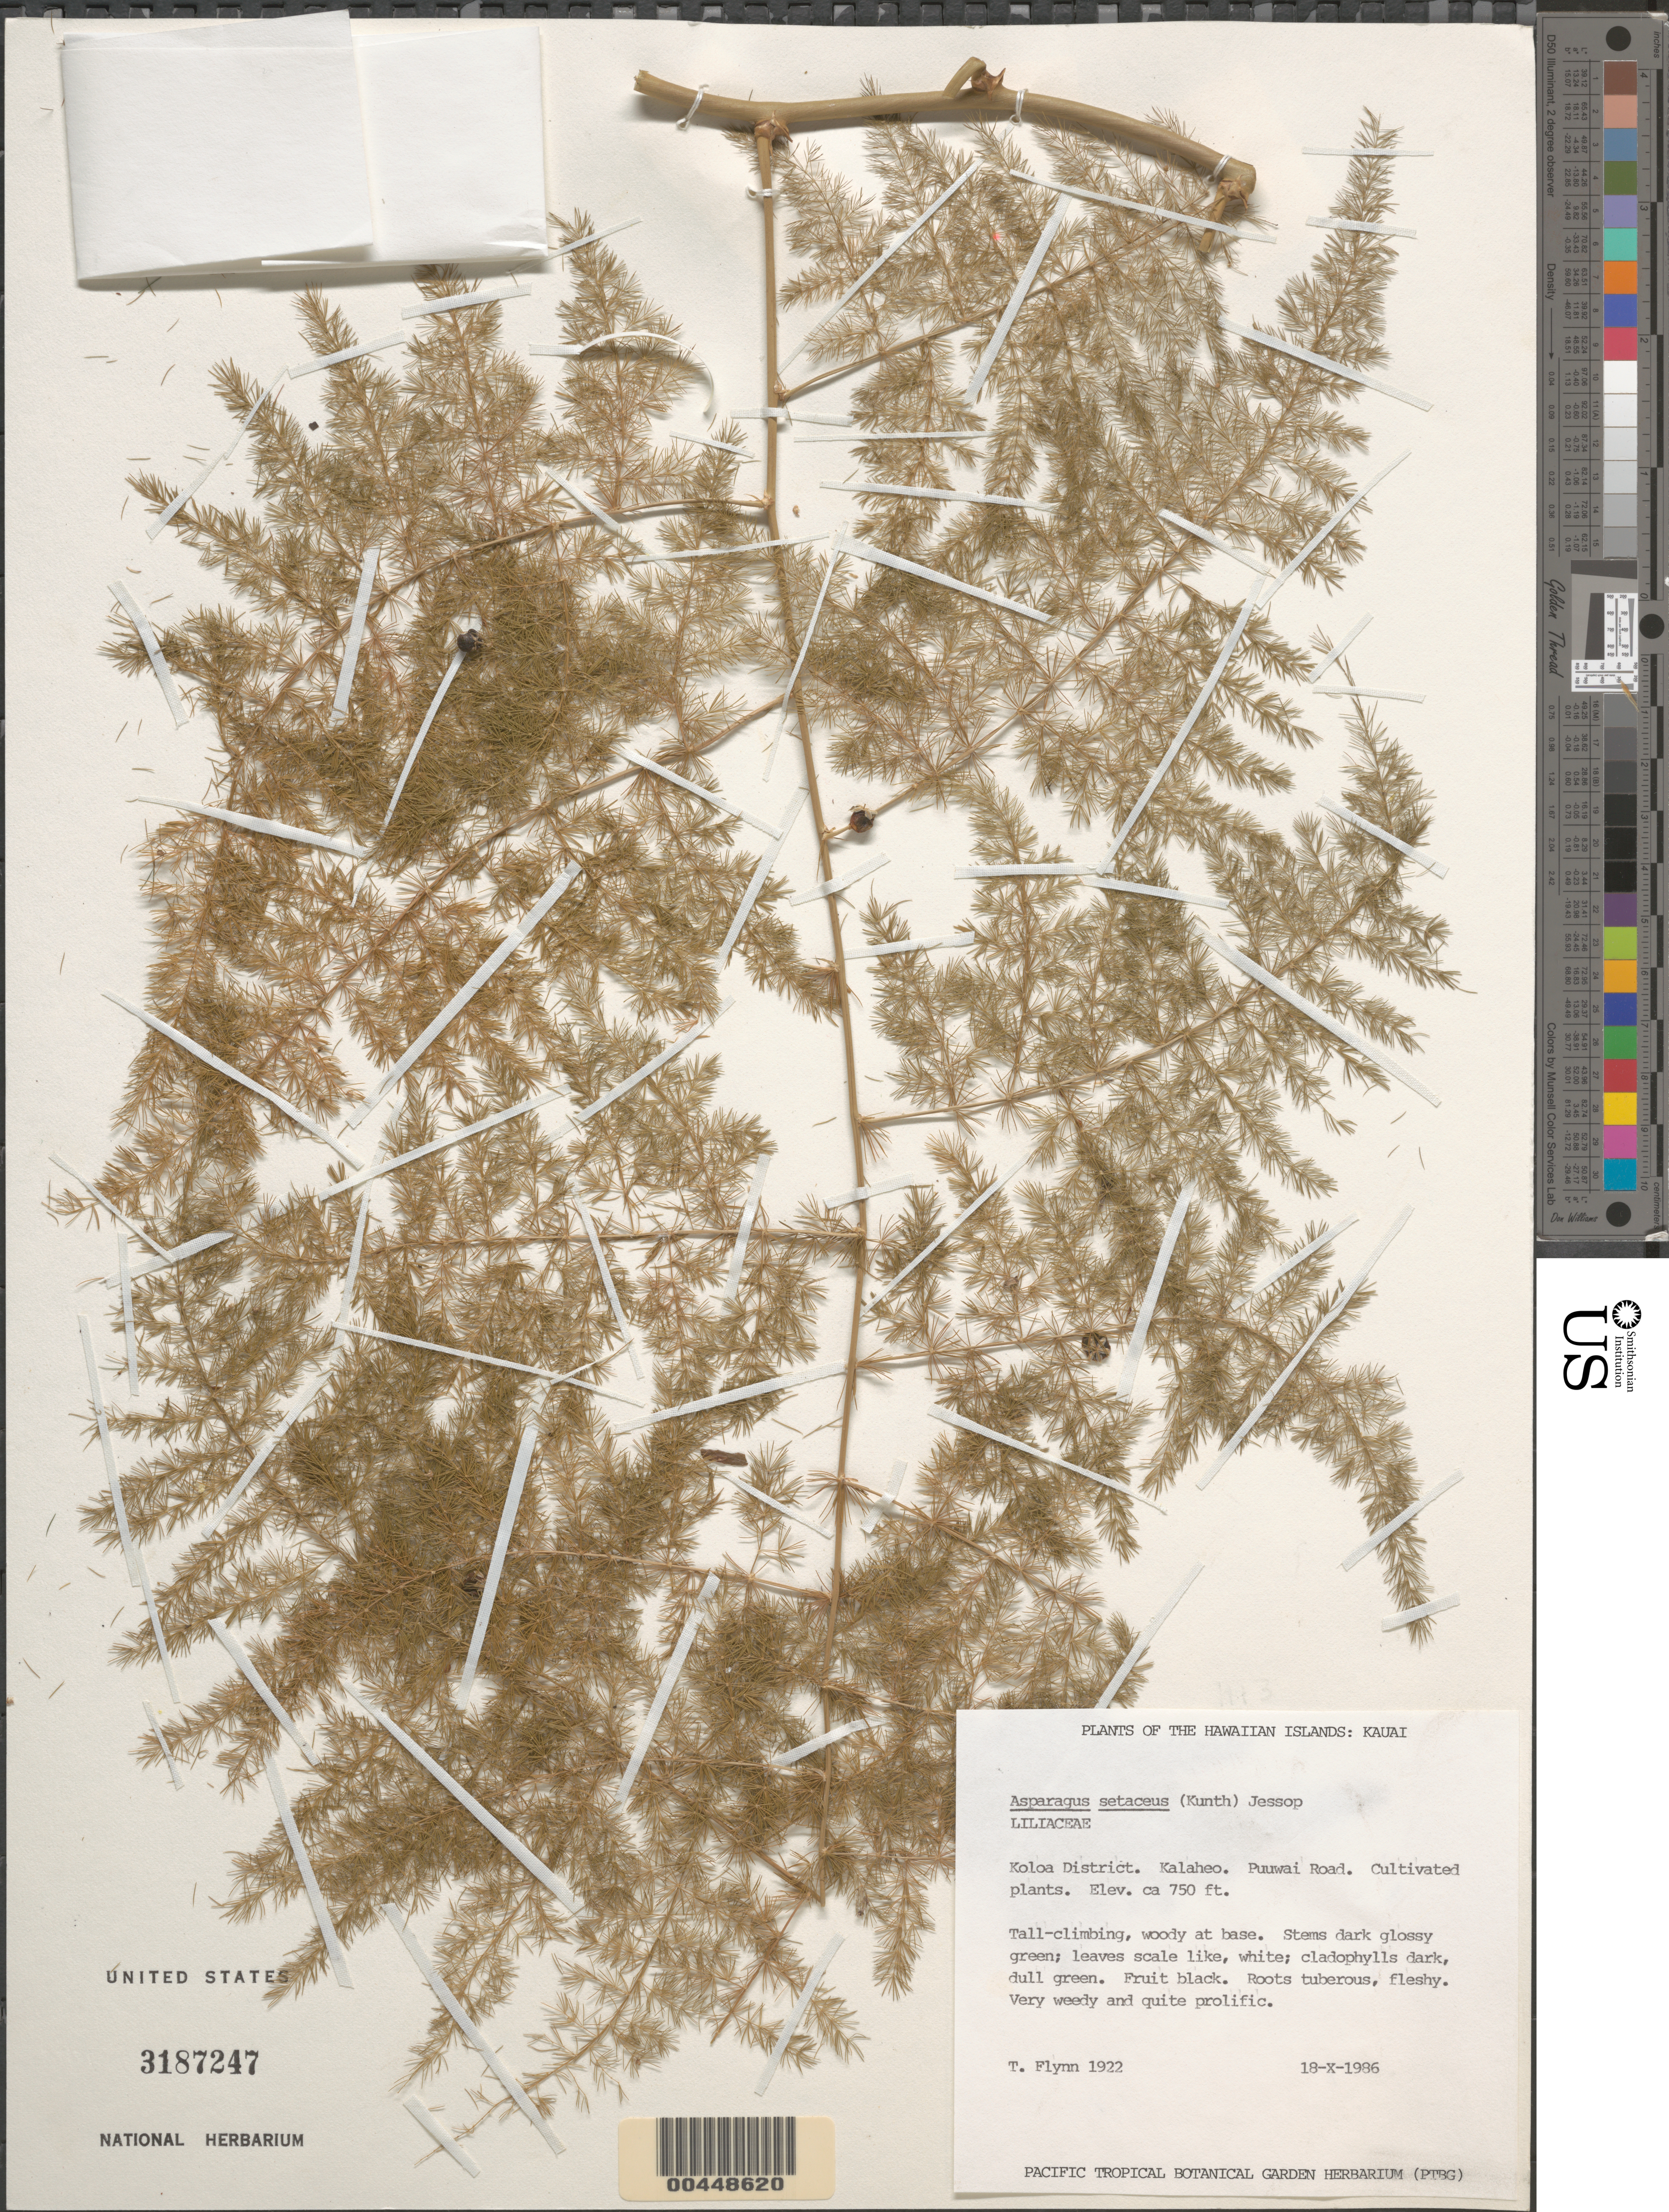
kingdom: Plantae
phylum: Tracheophyta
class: Liliopsida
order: Asparagales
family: Asparagaceae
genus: Asparagus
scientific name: Asparagus plumosus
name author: Baker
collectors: T. W. Flynn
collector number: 1922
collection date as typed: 18 Oct 1986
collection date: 1986-10-18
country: United States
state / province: Hawaii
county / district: Kauai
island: Kaua'i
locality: Koloa Dist., Kalahea, Puuwai Rd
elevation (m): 229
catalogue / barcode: US 3187247